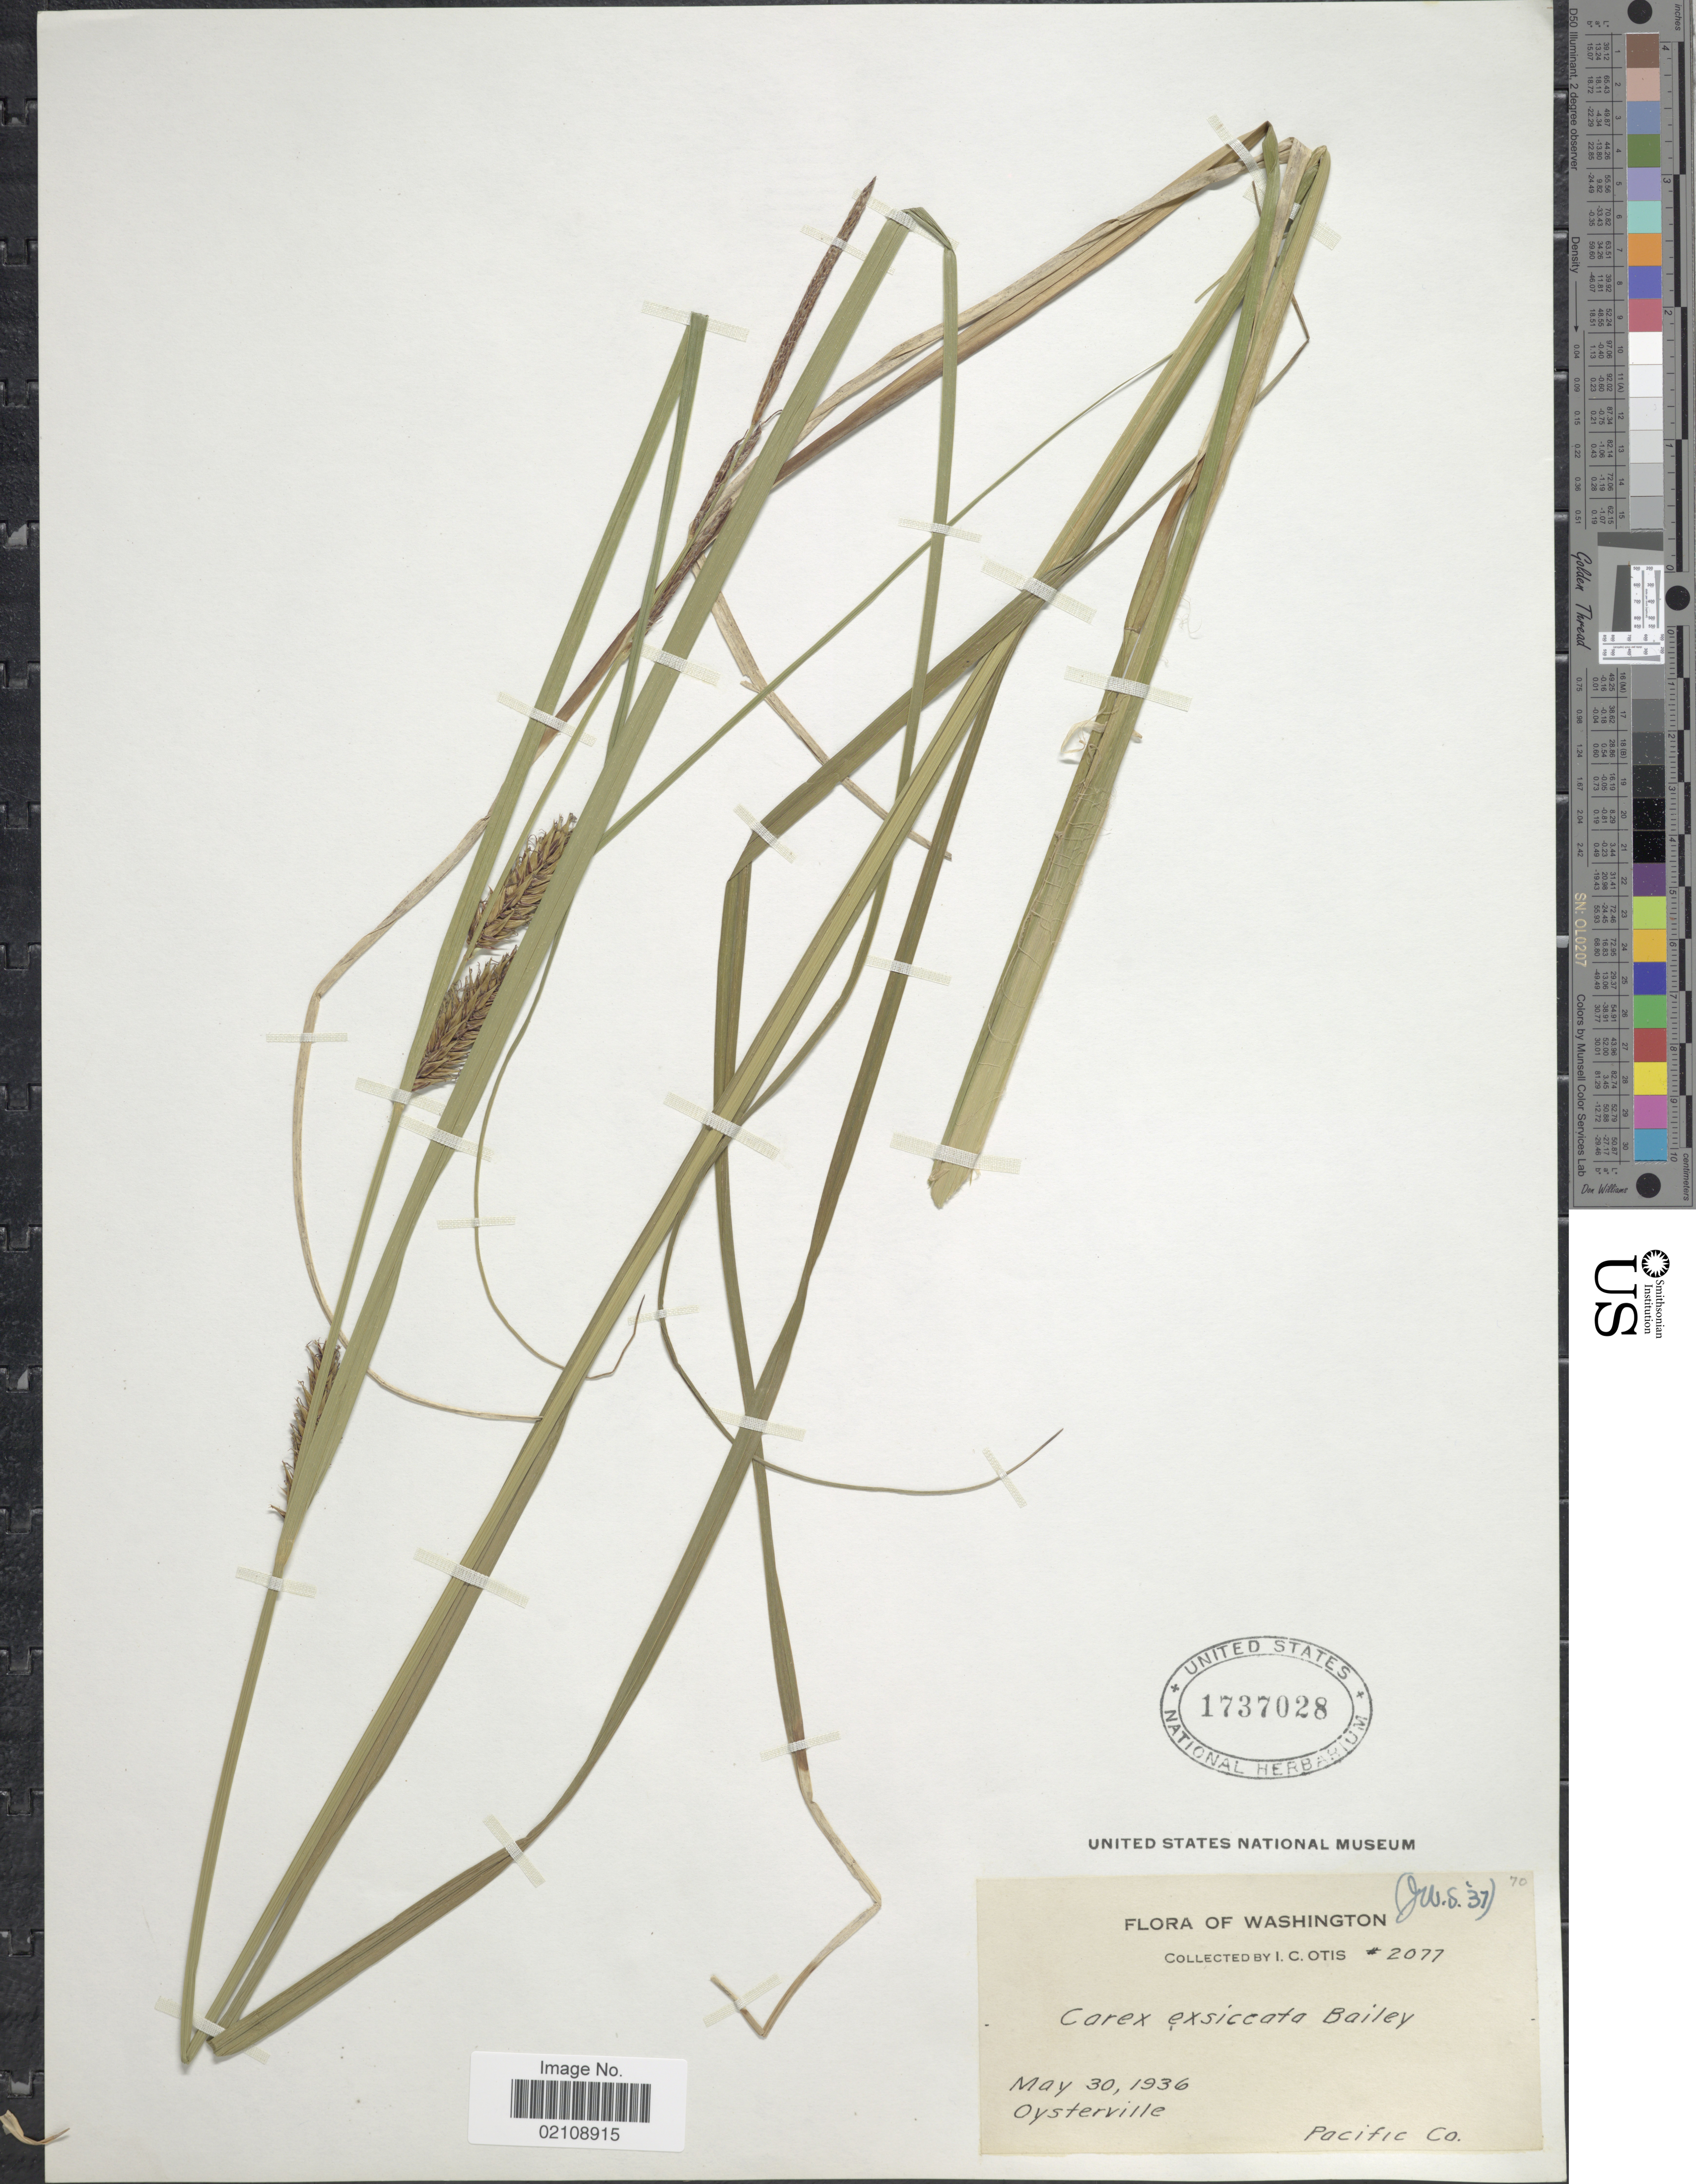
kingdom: Plantae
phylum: Tracheophyta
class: Liliopsida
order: Poales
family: Cyperaceae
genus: Carex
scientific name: Carex exsiccata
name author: L.H. Bailey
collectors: I. C. Otis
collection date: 1936-05-30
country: United States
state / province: Washington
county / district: Pacific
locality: Oysterville, Pacific Co.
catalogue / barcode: US 1737028